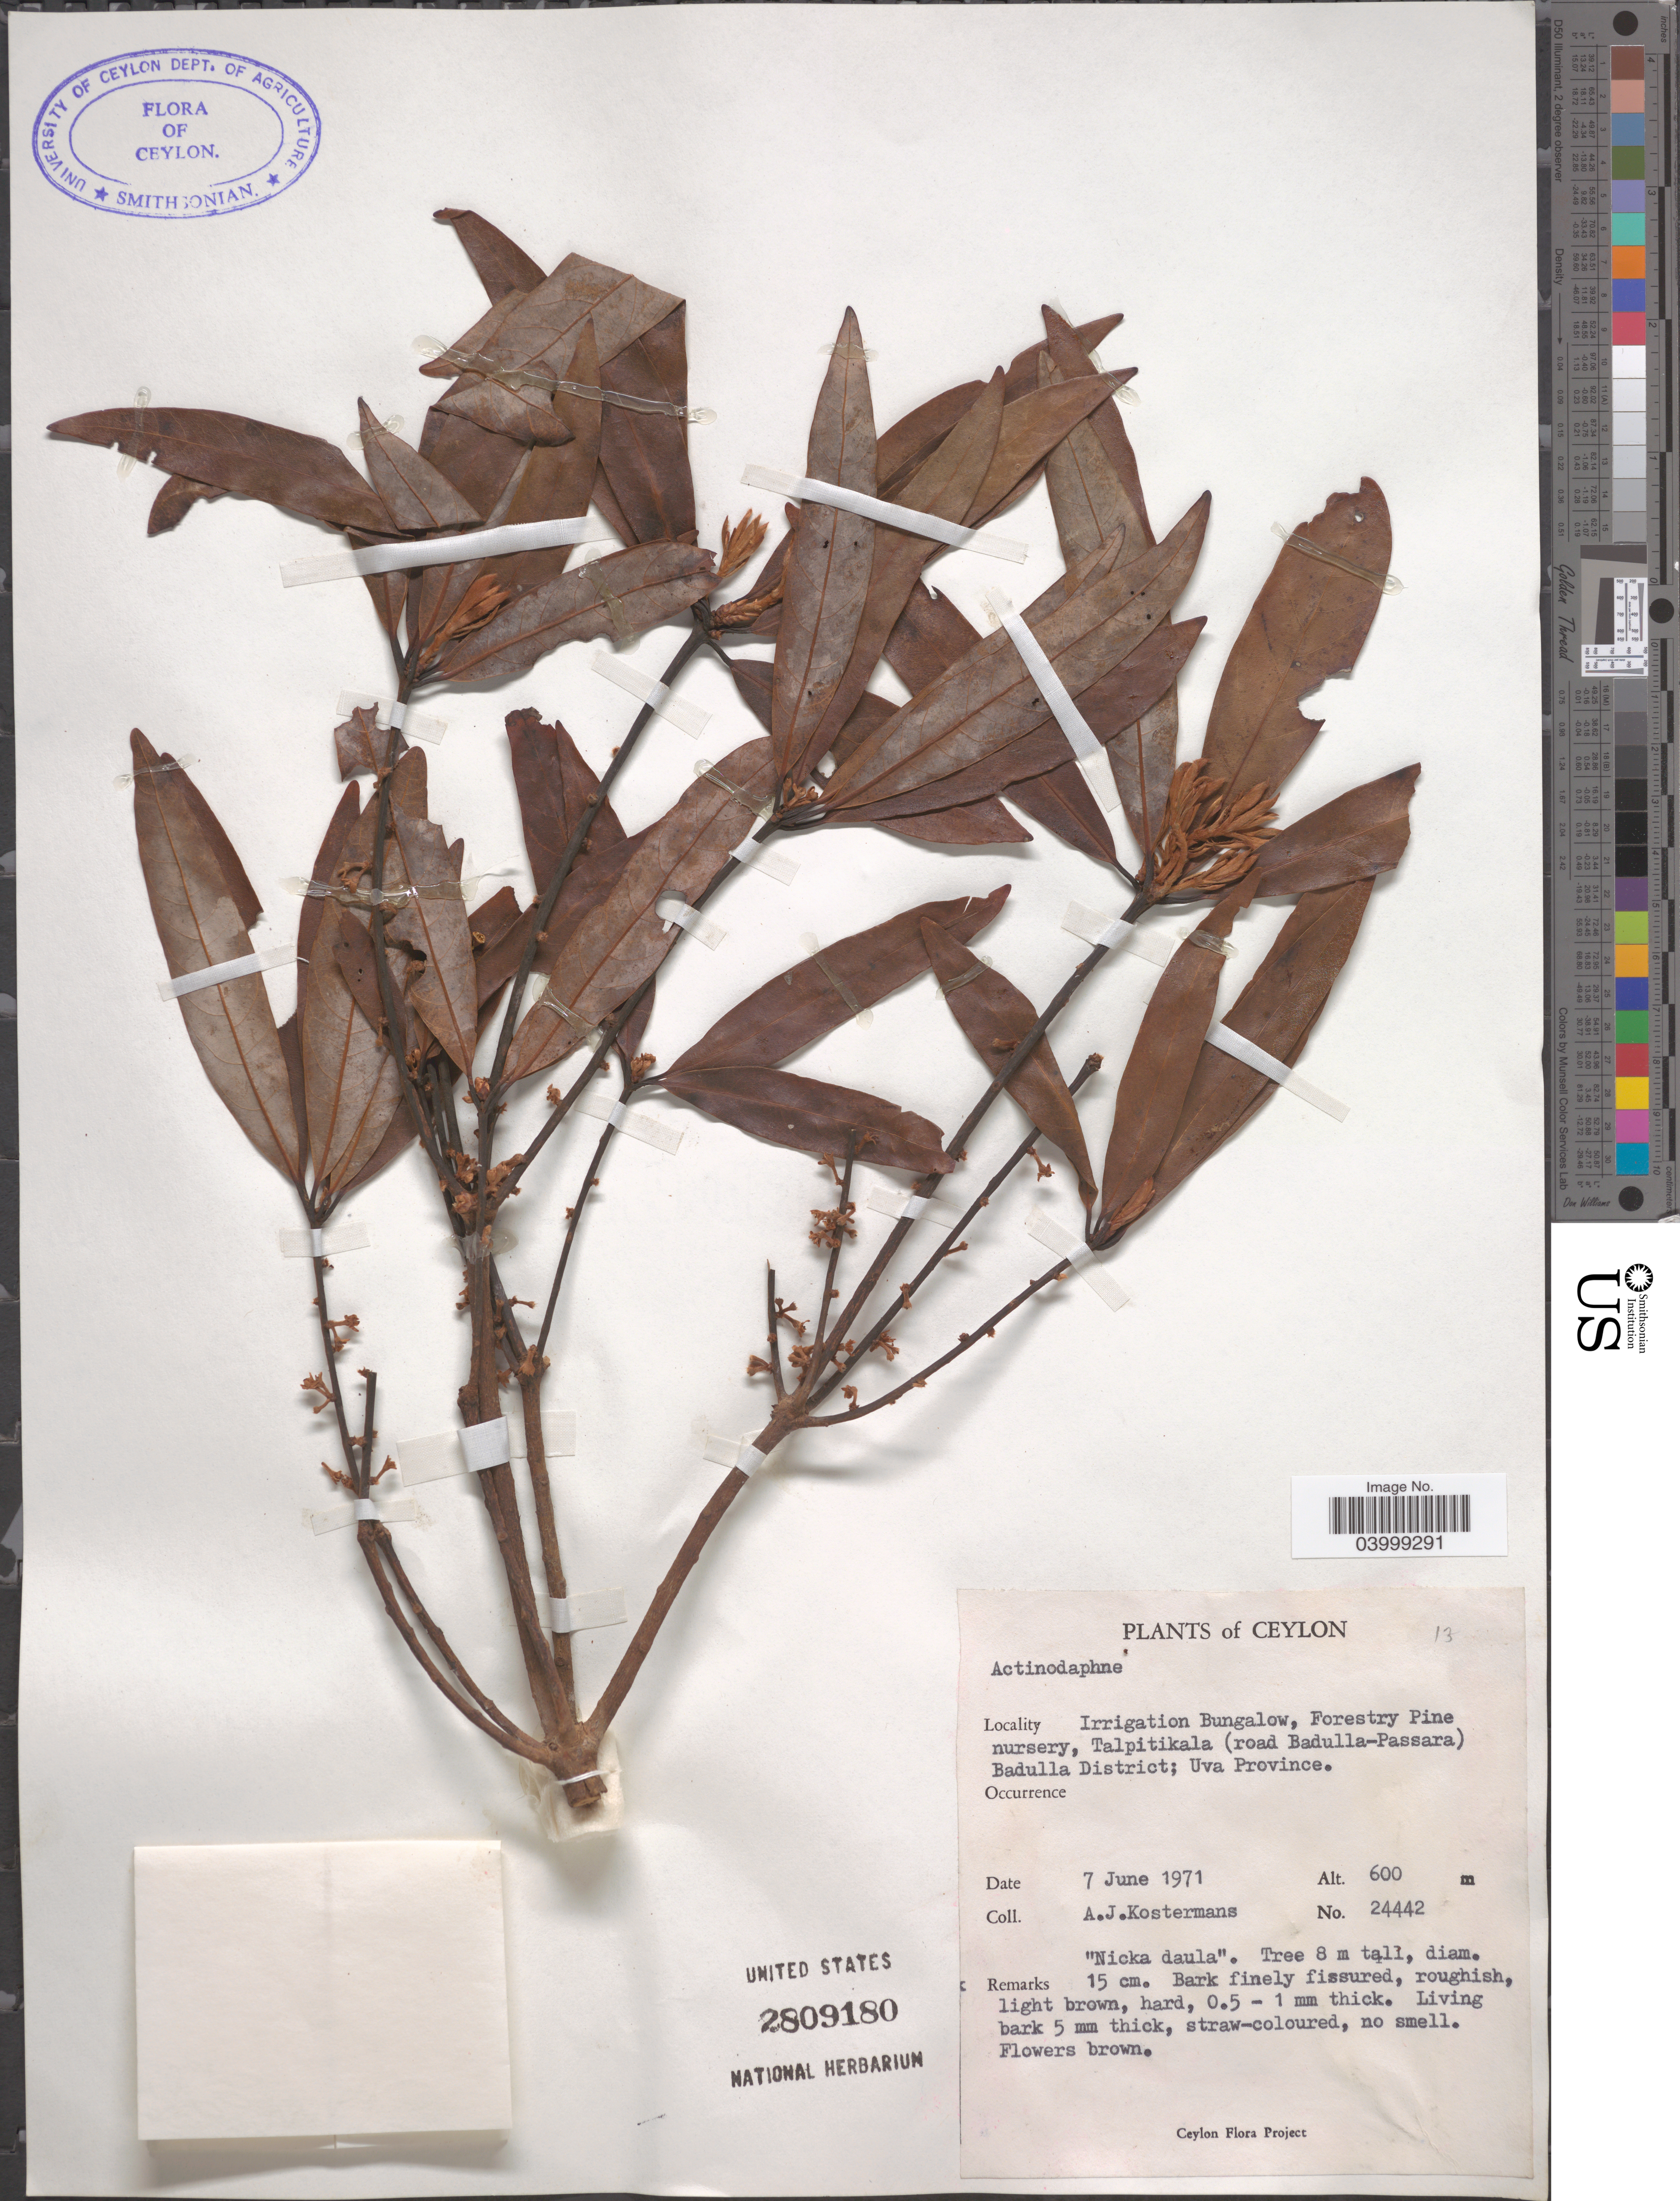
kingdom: Plantae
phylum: Tracheophyta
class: Magnoliopsida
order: Laurales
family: Lauraceae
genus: Actinodaphne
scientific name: Actinodaphne sp.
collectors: A. J. G. Kostermans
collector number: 24442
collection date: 1971-06-07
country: Sri Lanka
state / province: Uva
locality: Ceylon. Irrigation Bungalow, Forestry Pine nursery, Talpitikala (road Badulla-Passara) Badulla District.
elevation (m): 600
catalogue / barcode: US 2809180